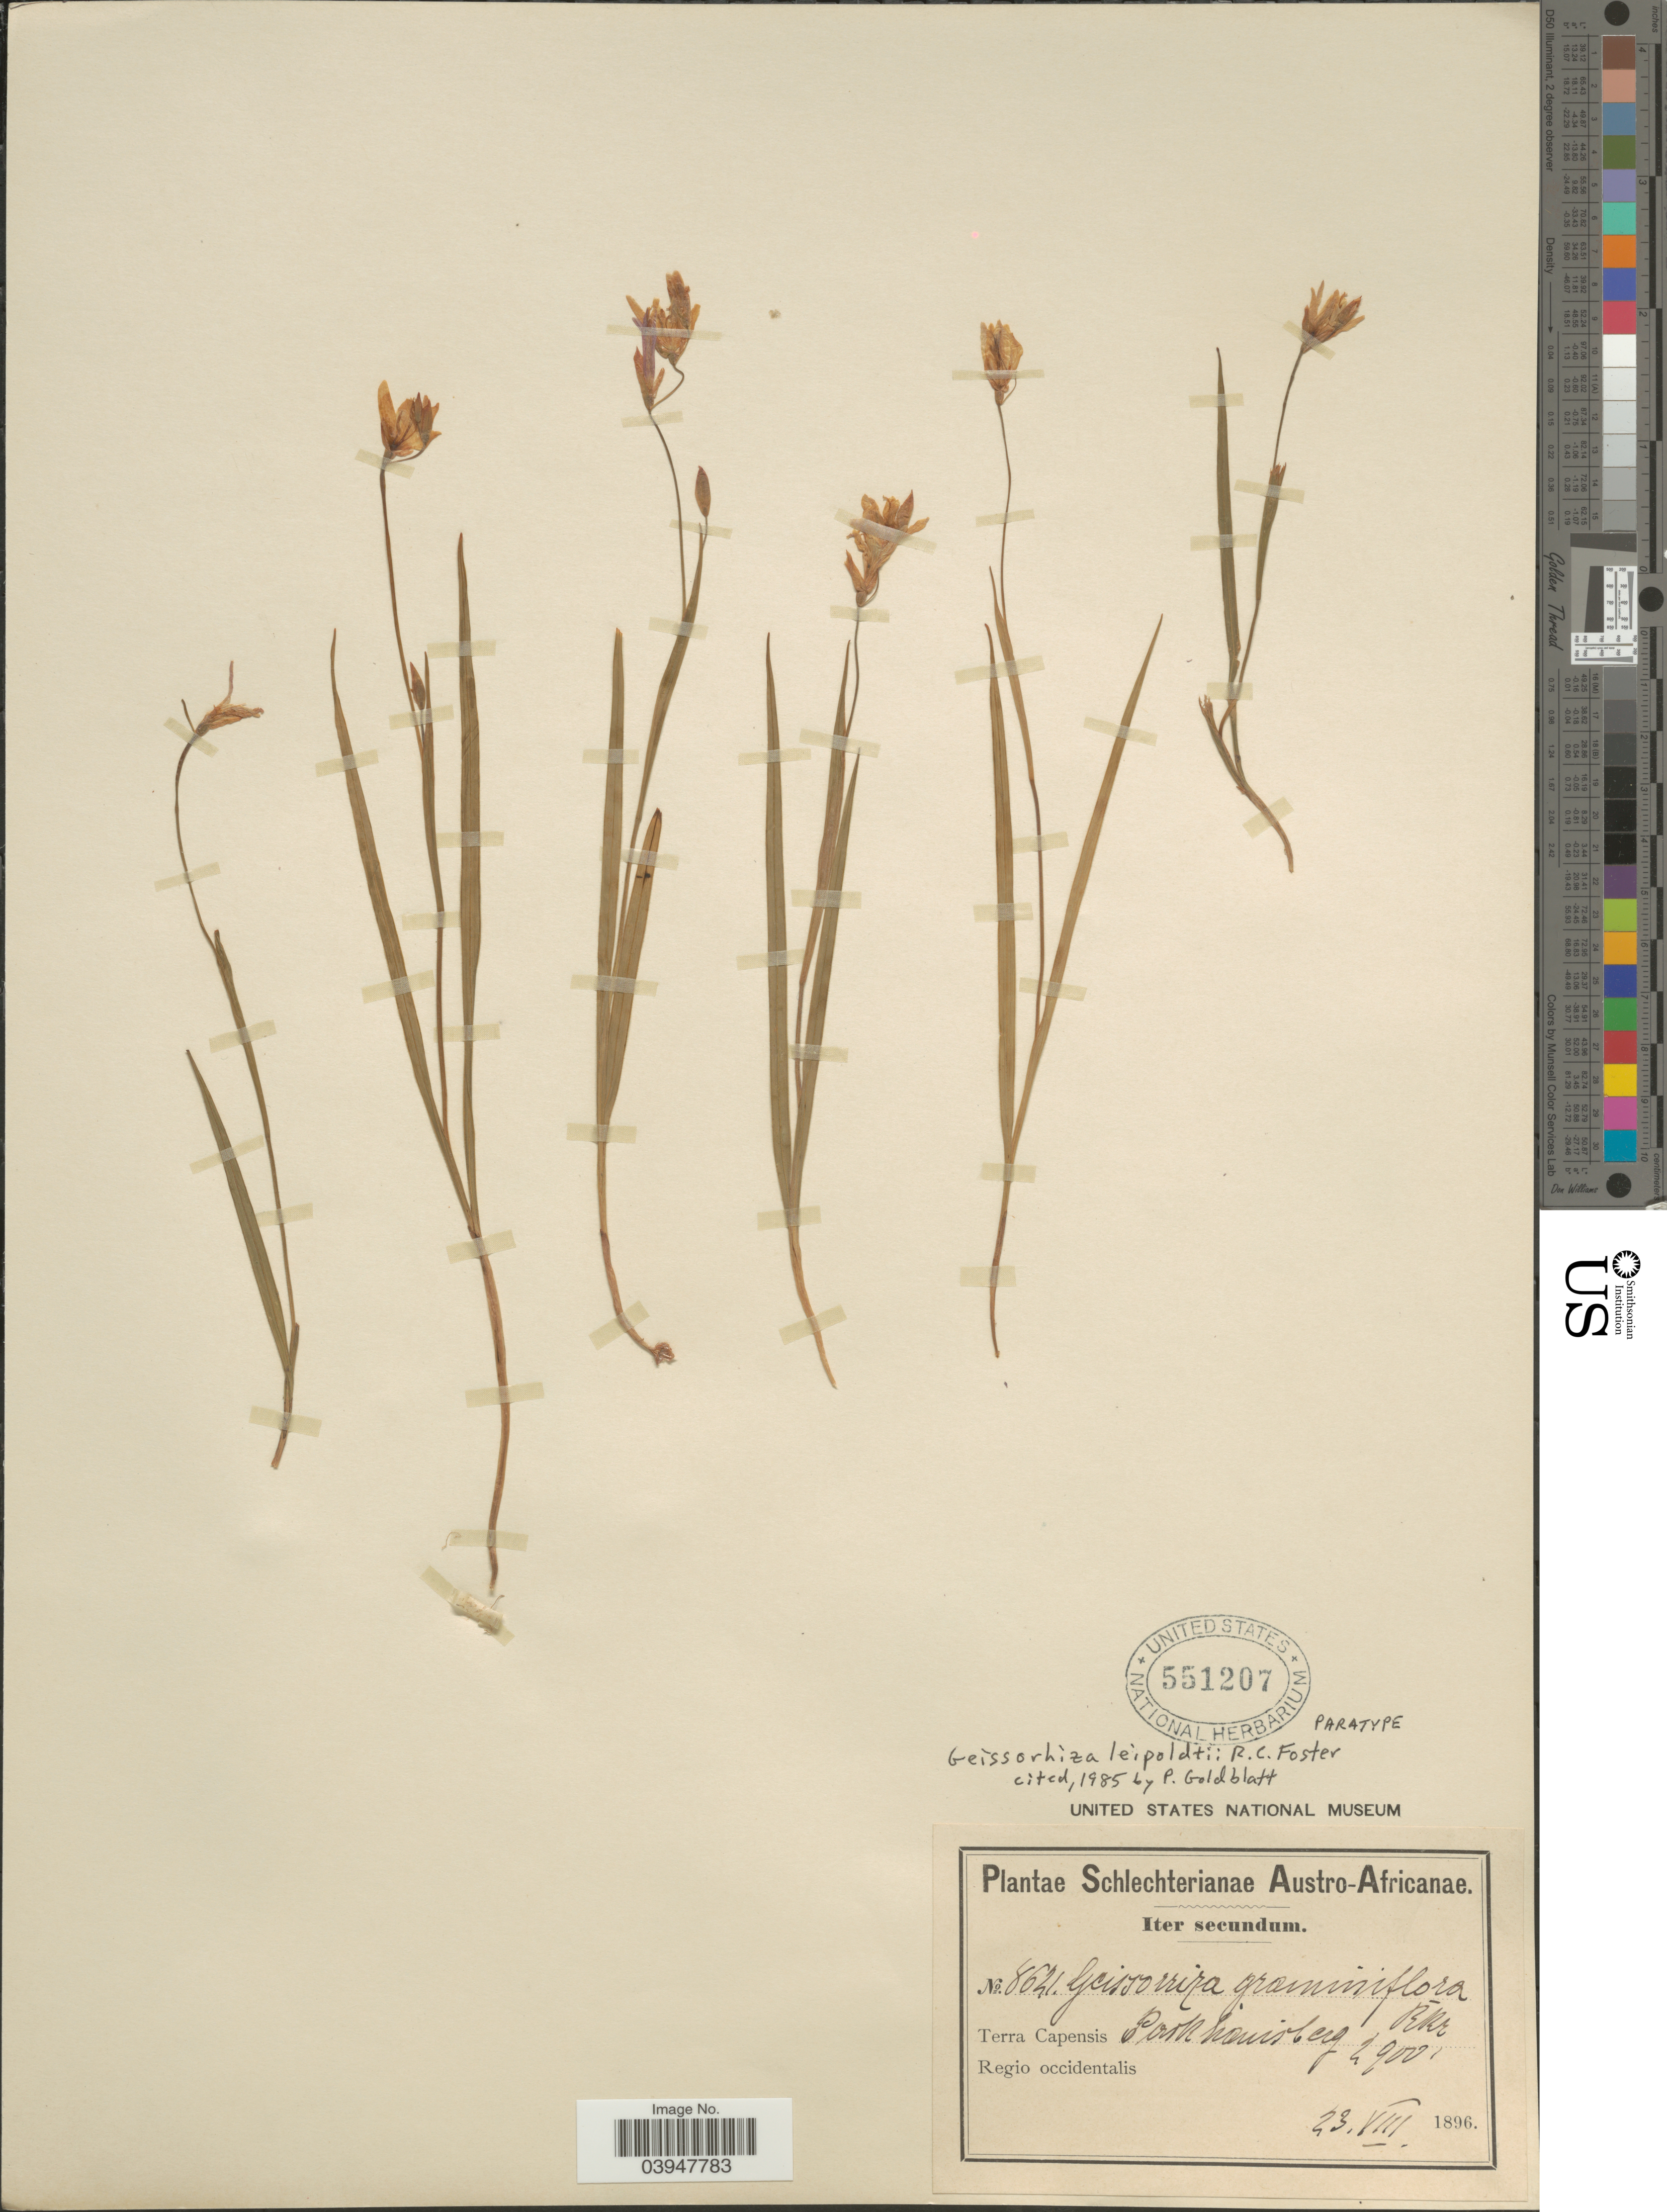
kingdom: Plantae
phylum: Tracheophyta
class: Liliopsida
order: Asparagales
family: Iridaceae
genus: Geissorhiza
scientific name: Geissorhiza leipoldtii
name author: R.C. Foster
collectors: Schlechter, --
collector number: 8641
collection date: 1896-08-23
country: South Africa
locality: Austro-Africanae. Terra Capensis. Park Louisberg. Regio occidentalis.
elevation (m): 884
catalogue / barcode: US 551207